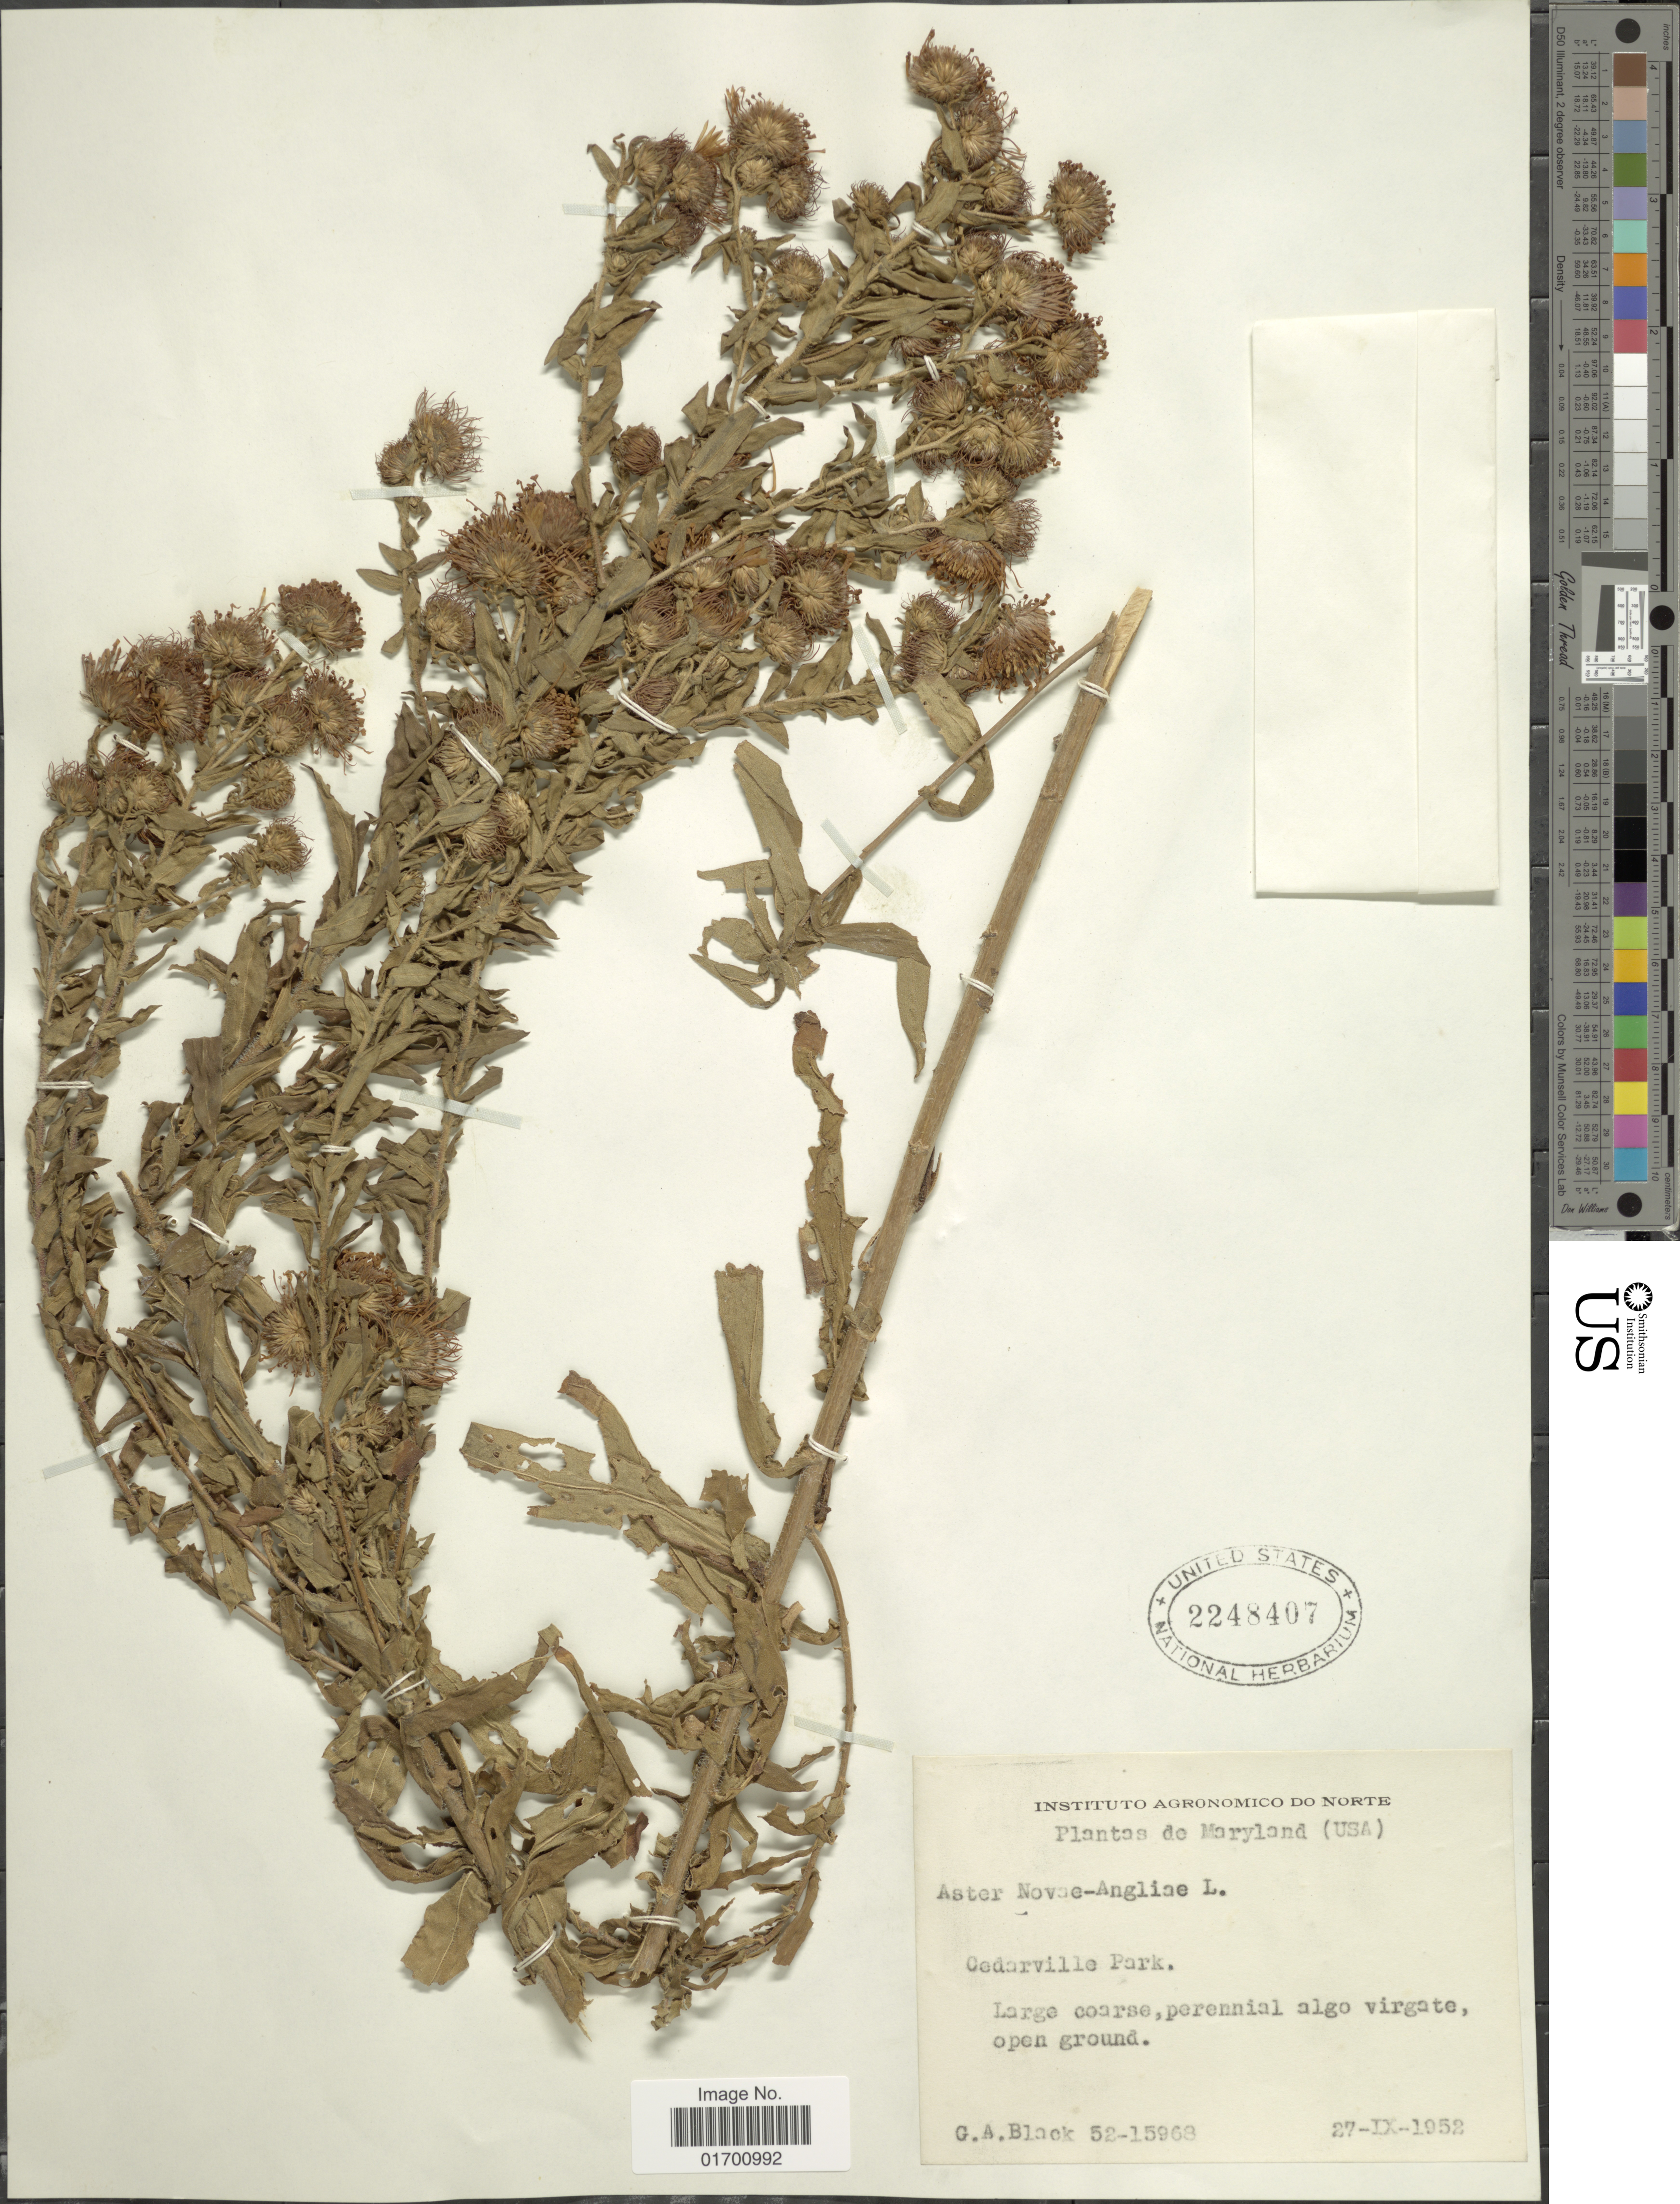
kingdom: Plantae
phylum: Tracheophyta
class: Magnoliopsida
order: Asterales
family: Asteraceae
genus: Symphyotrichum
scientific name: Symphyotrichum novae-angliae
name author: (L.) G.L. Nesom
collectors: G. A. Black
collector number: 52-15963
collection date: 1952-09-27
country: United States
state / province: Maryland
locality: USA. Cedarville Park.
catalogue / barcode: US 2248407